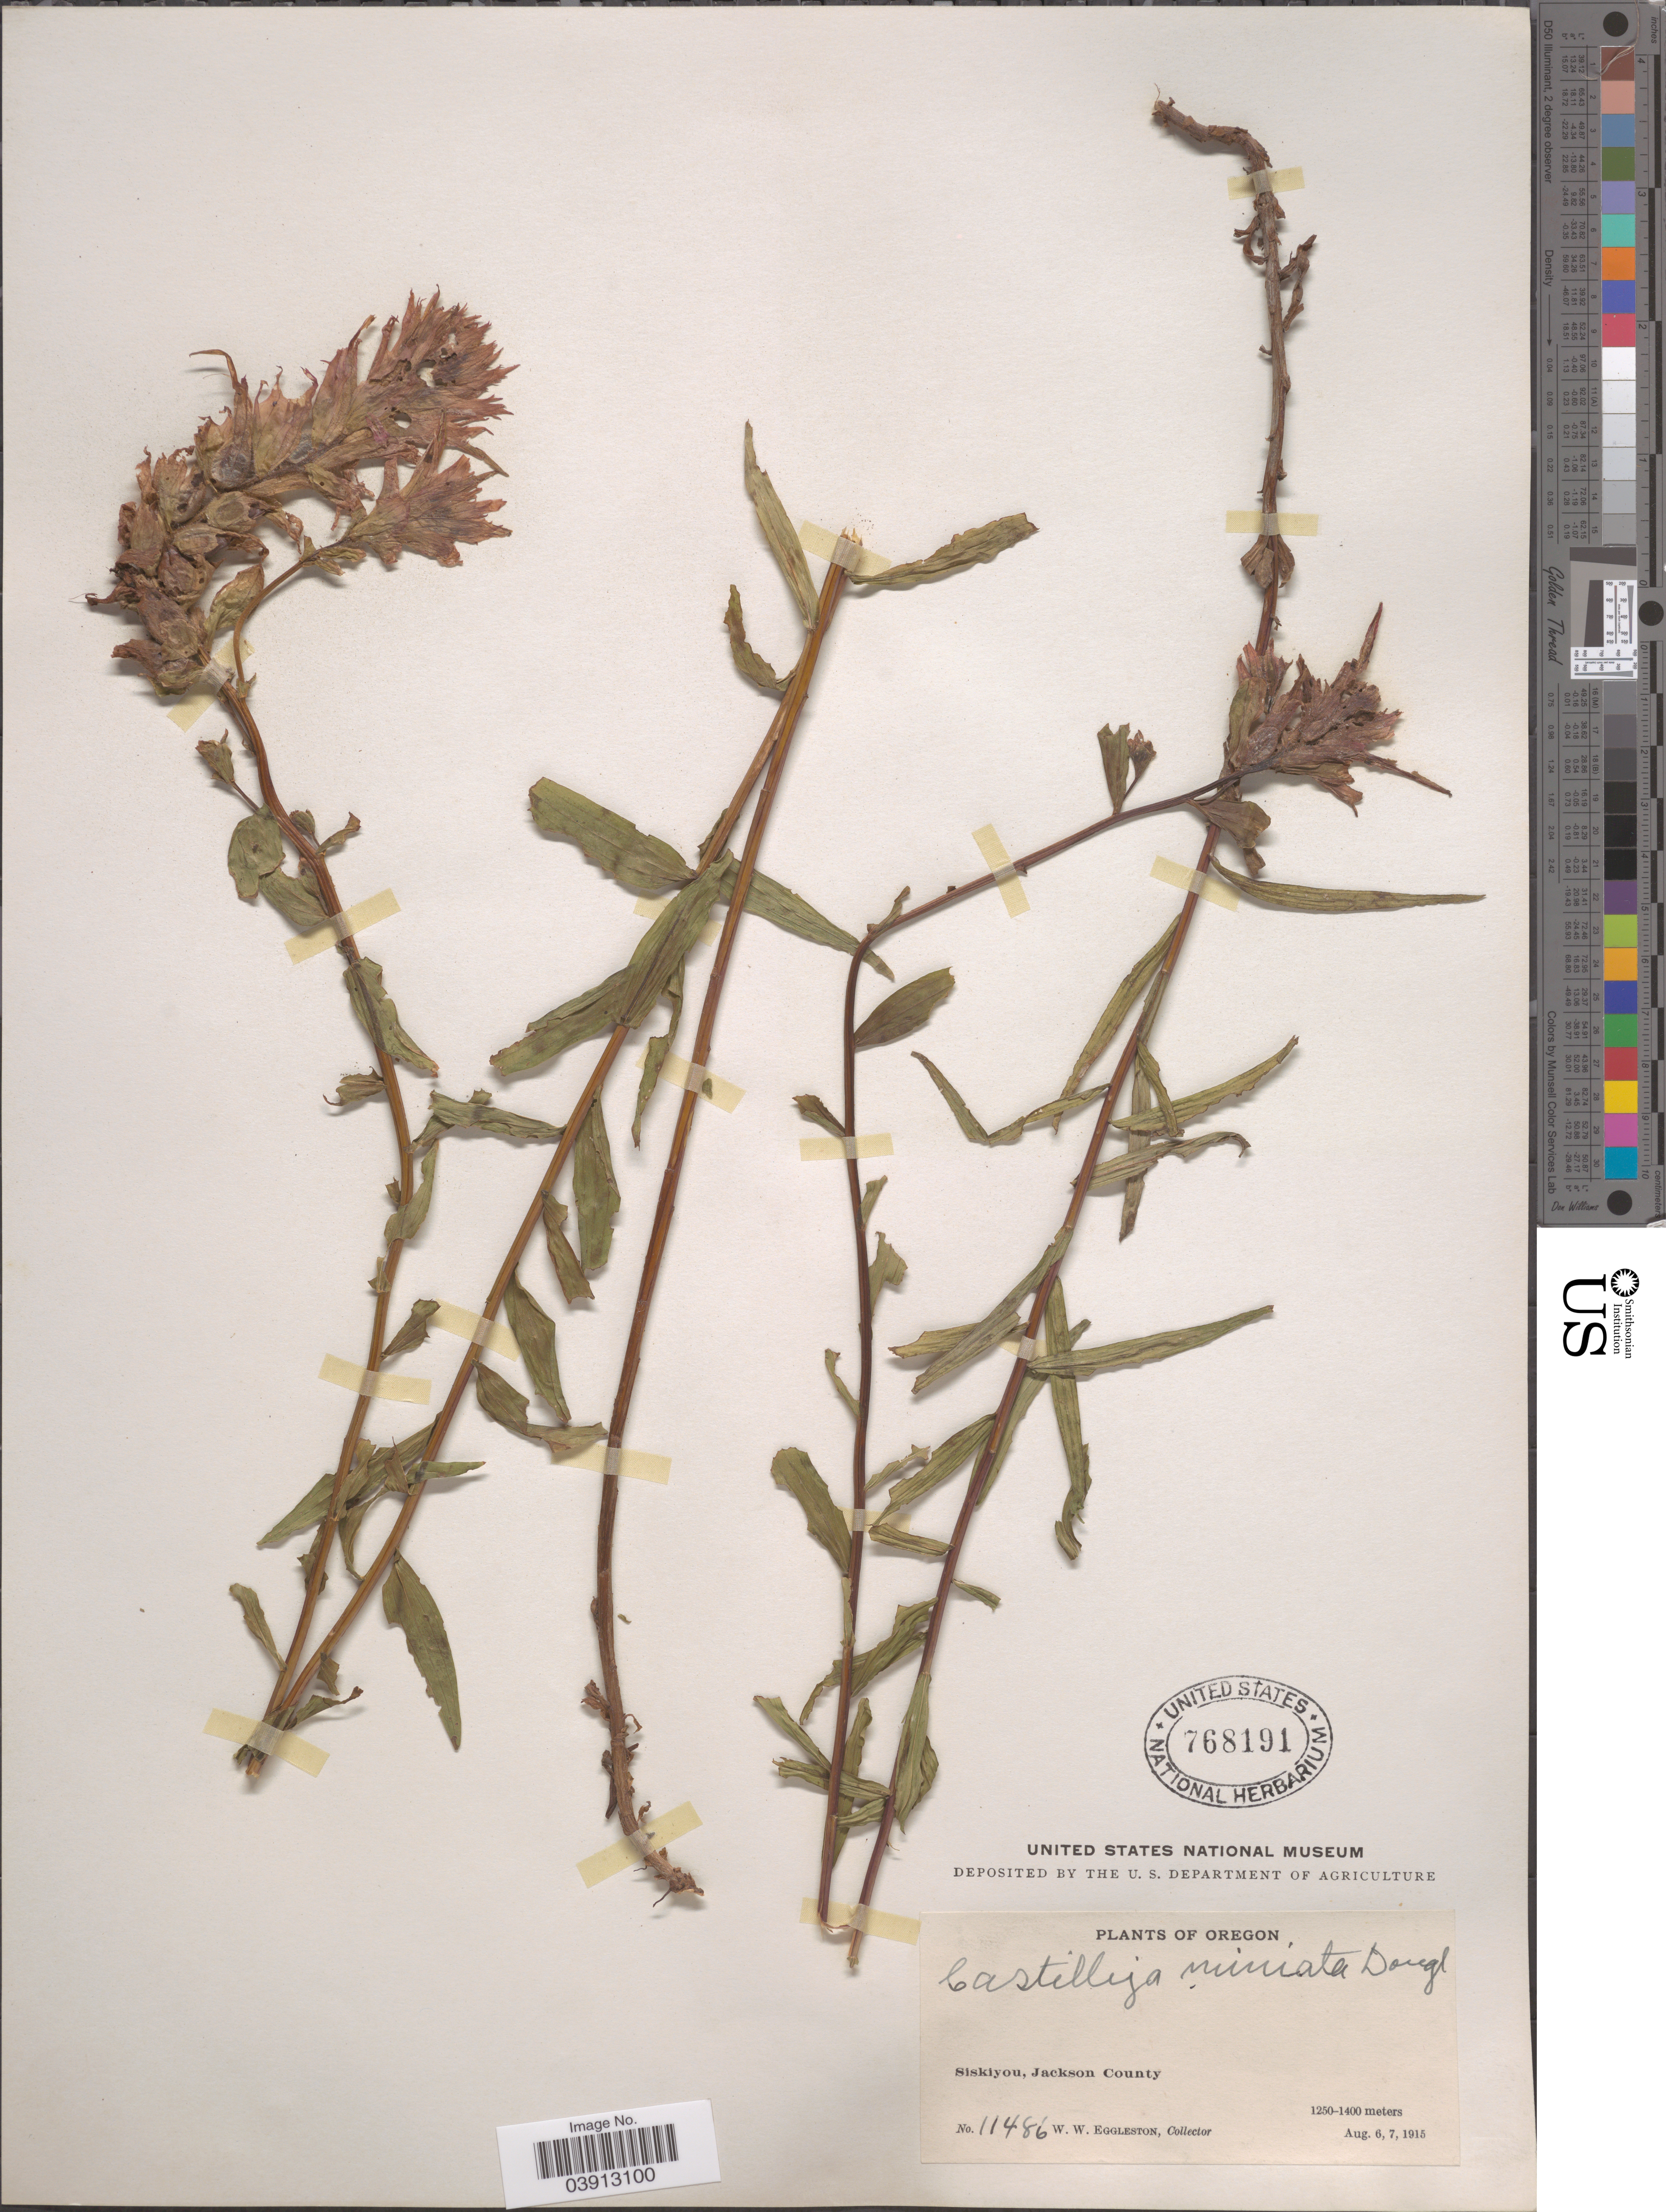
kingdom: Plantae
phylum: Tracheophyta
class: Magnoliopsida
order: Lamiales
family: Orobanchaceae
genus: Castilleja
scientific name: Castilleja miniata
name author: Douglas ex Hook.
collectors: W. W. Eggleston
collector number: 11486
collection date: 1915-08-06/1915-08-07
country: United States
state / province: Oregon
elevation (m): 1250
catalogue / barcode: US 768191